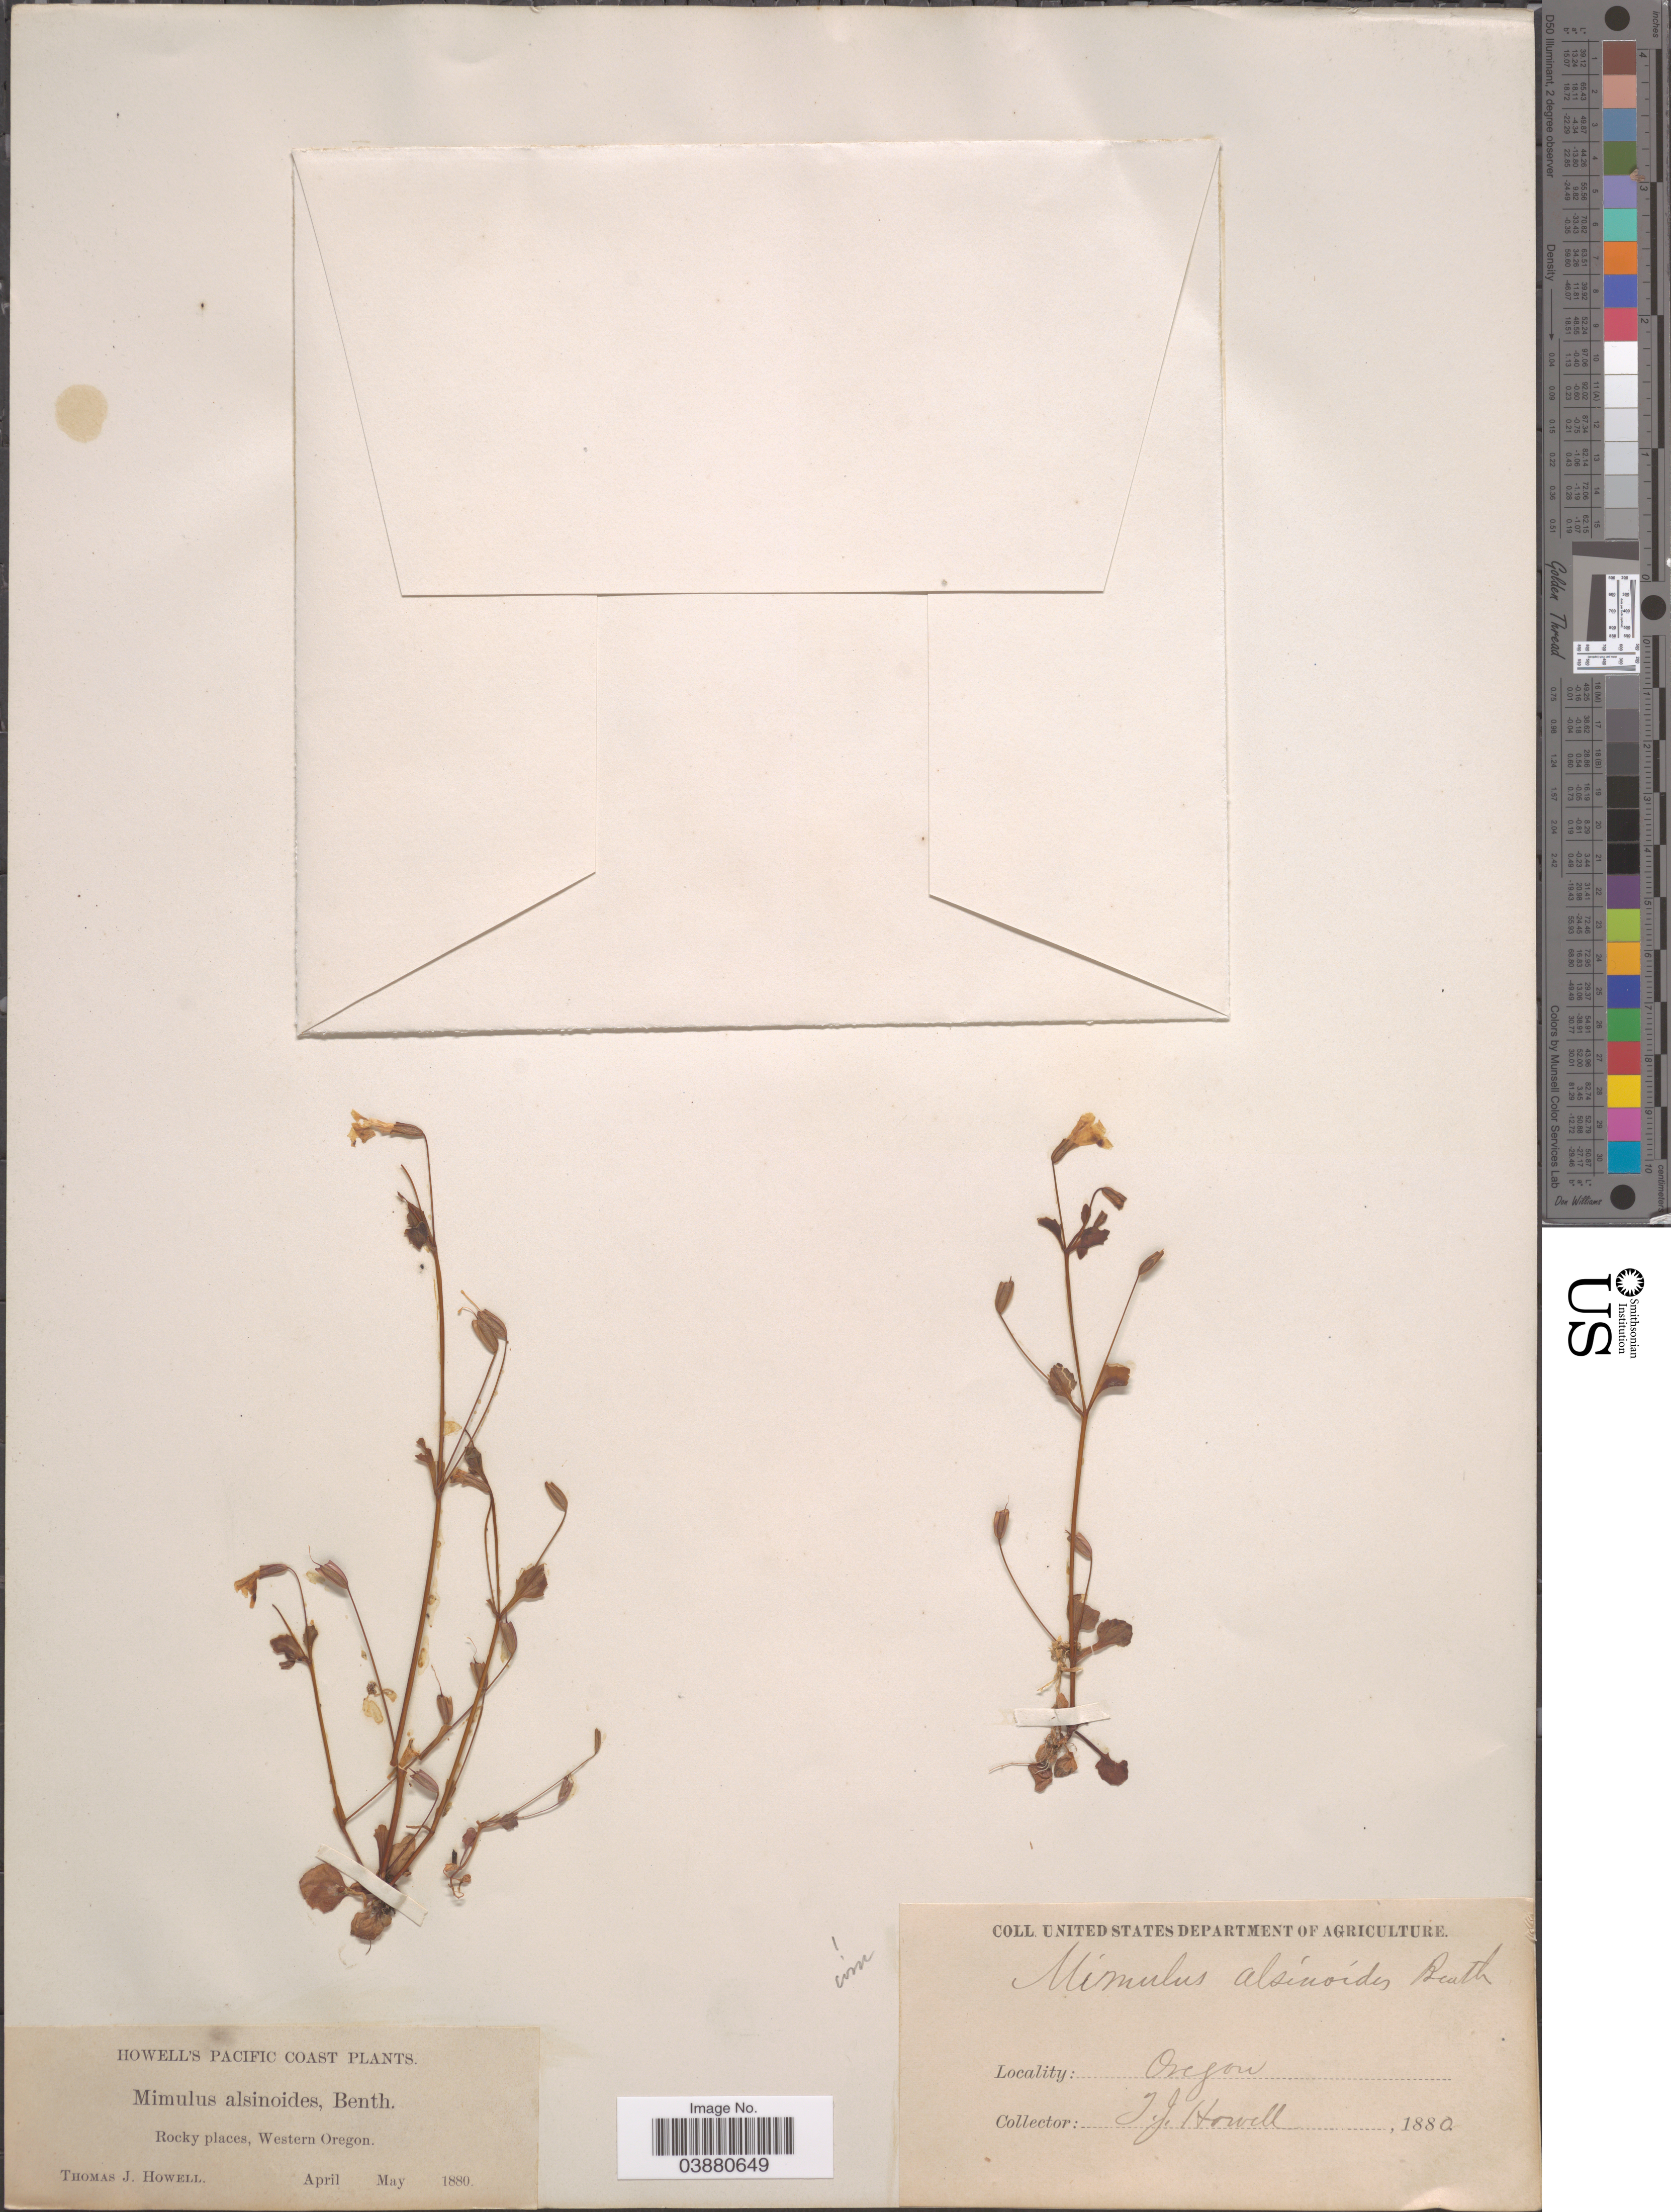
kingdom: Plantae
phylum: Tracheophyta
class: Magnoliopsida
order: Lamiales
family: Phrymaceae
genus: Mimulus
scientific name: Mimulus alsinoides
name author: Douglas ex Benth.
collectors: T. J. Howell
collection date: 1880-04/1880-05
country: United States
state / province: Oregon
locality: Pacific Coast. Western Oregon.